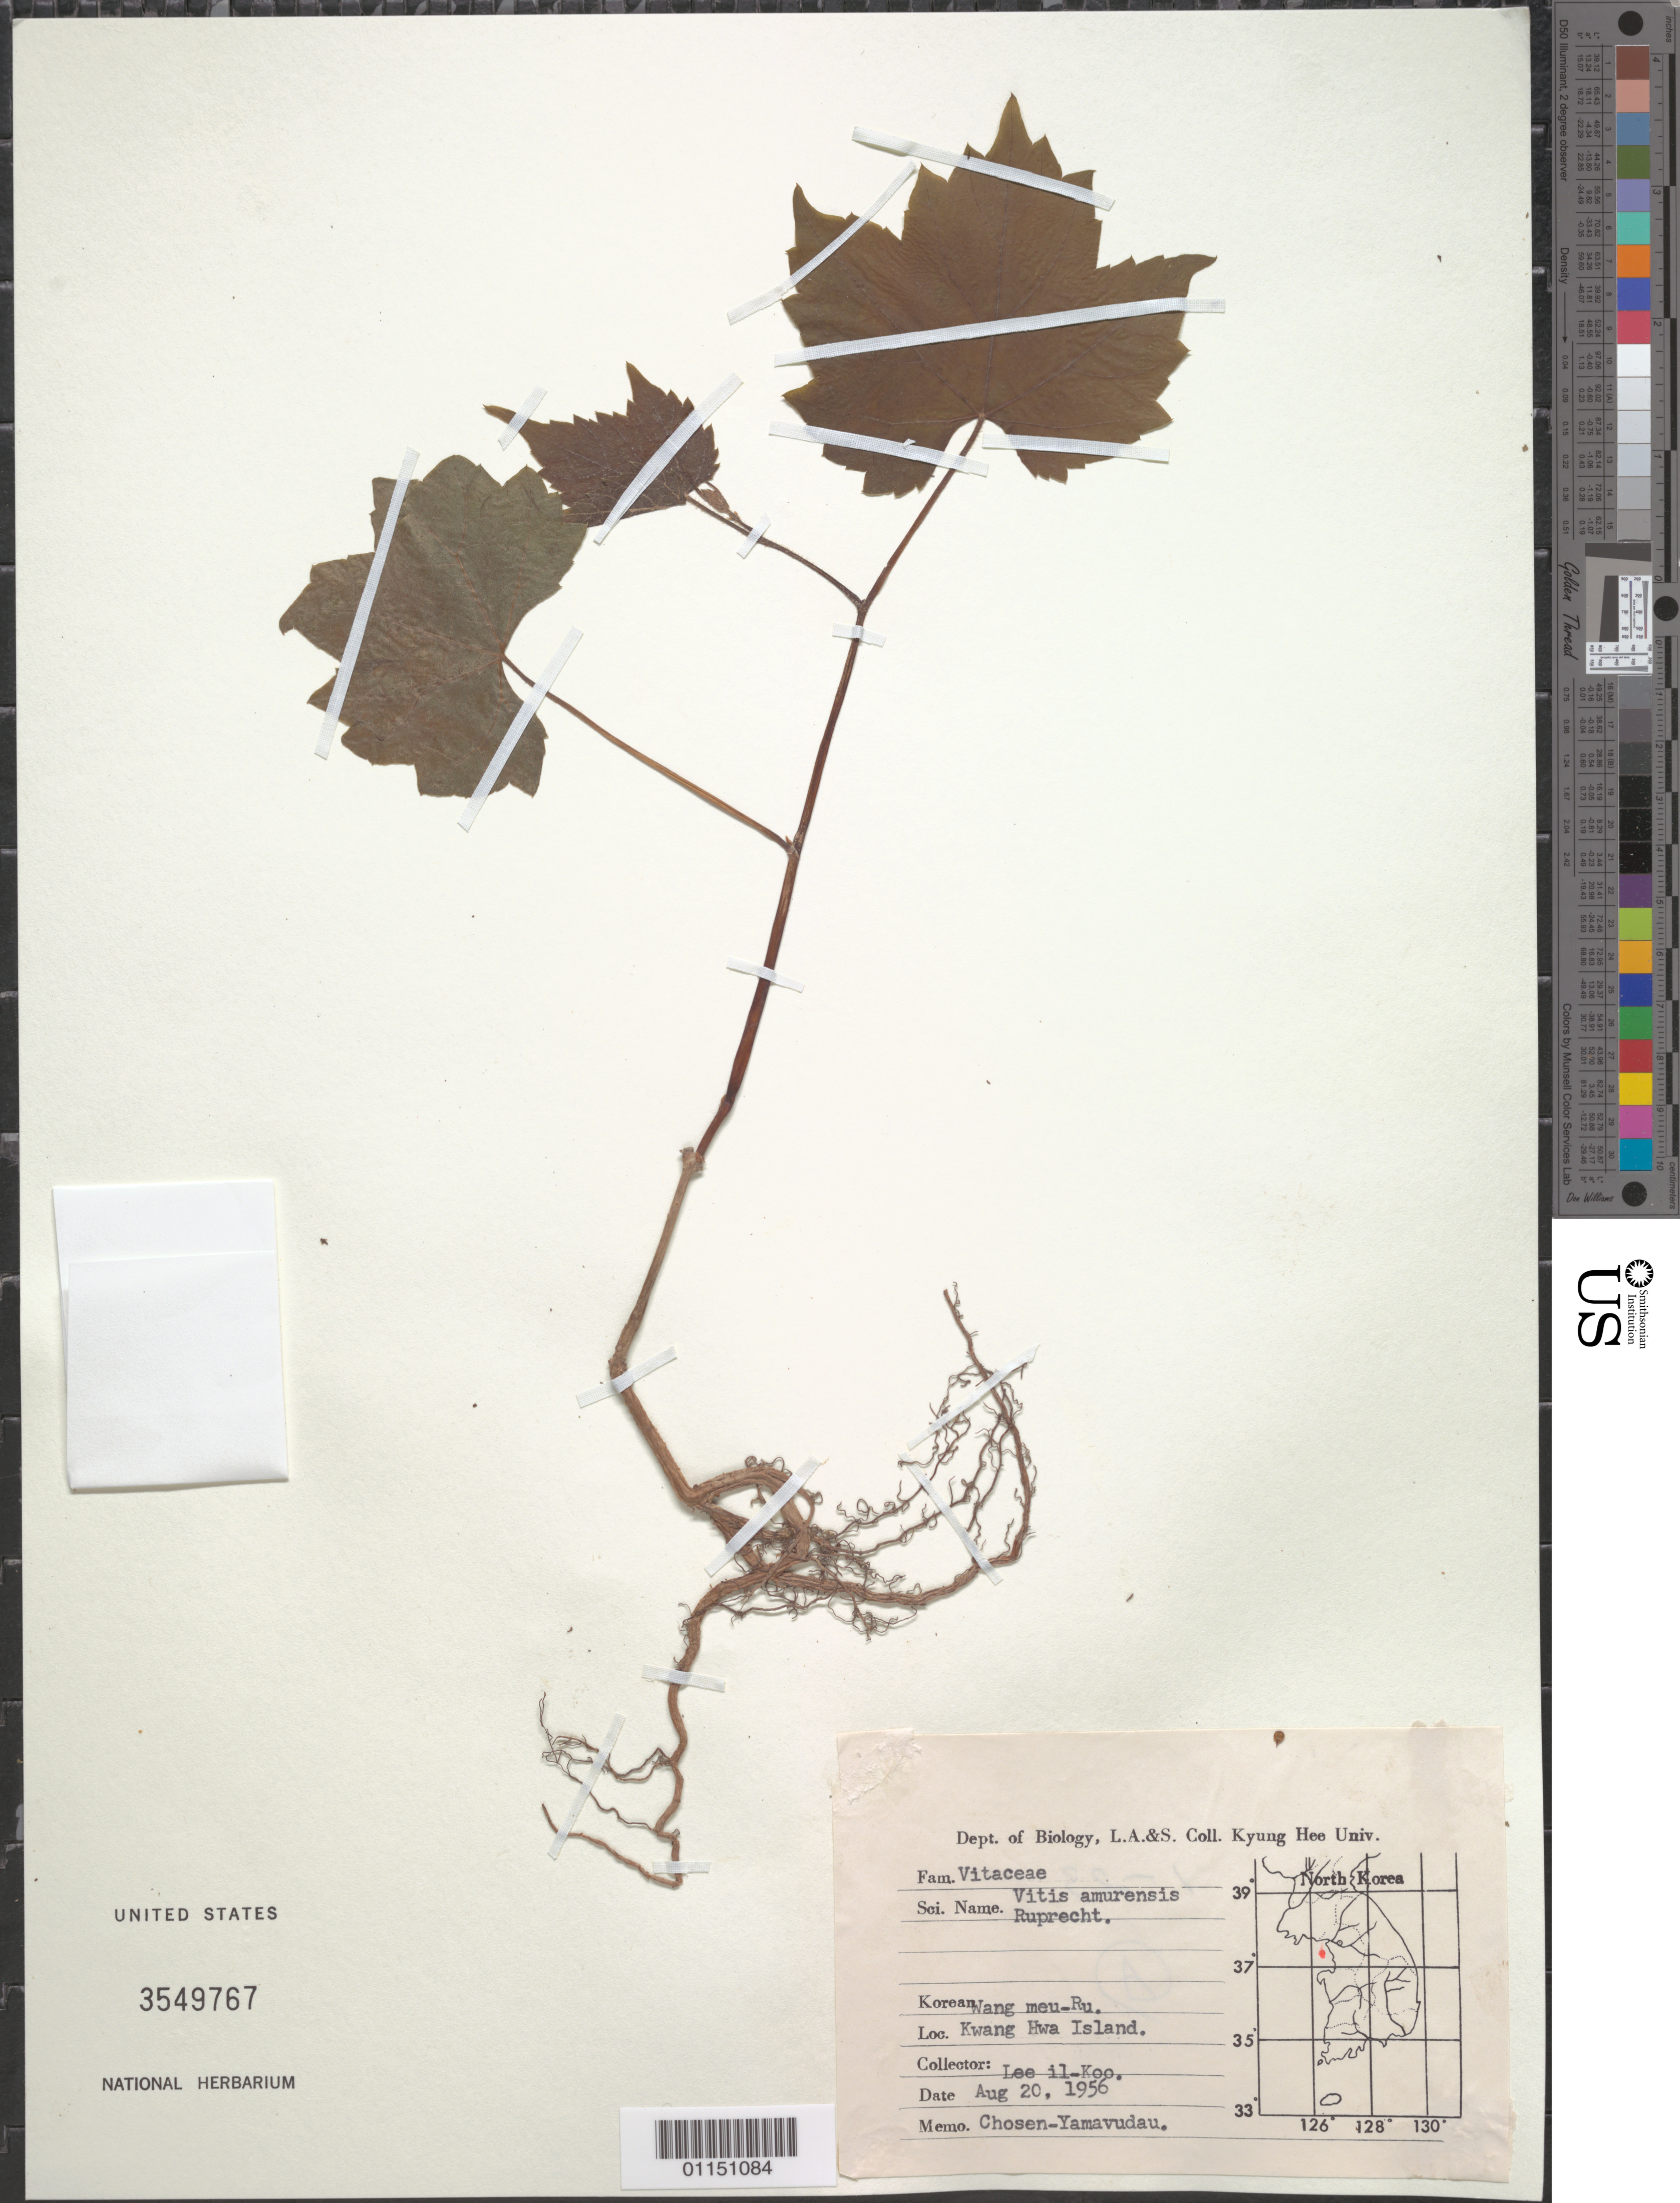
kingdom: Plantae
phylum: Tracheophyta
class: Magnoliopsida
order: Vitales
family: Vitaceae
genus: Vitis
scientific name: Vitis amurensis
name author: Rupr.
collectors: I. Lee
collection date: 1956-08-20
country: South Korea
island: Kwang Hwa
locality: Kwang Hwa Island.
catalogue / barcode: US 3549767